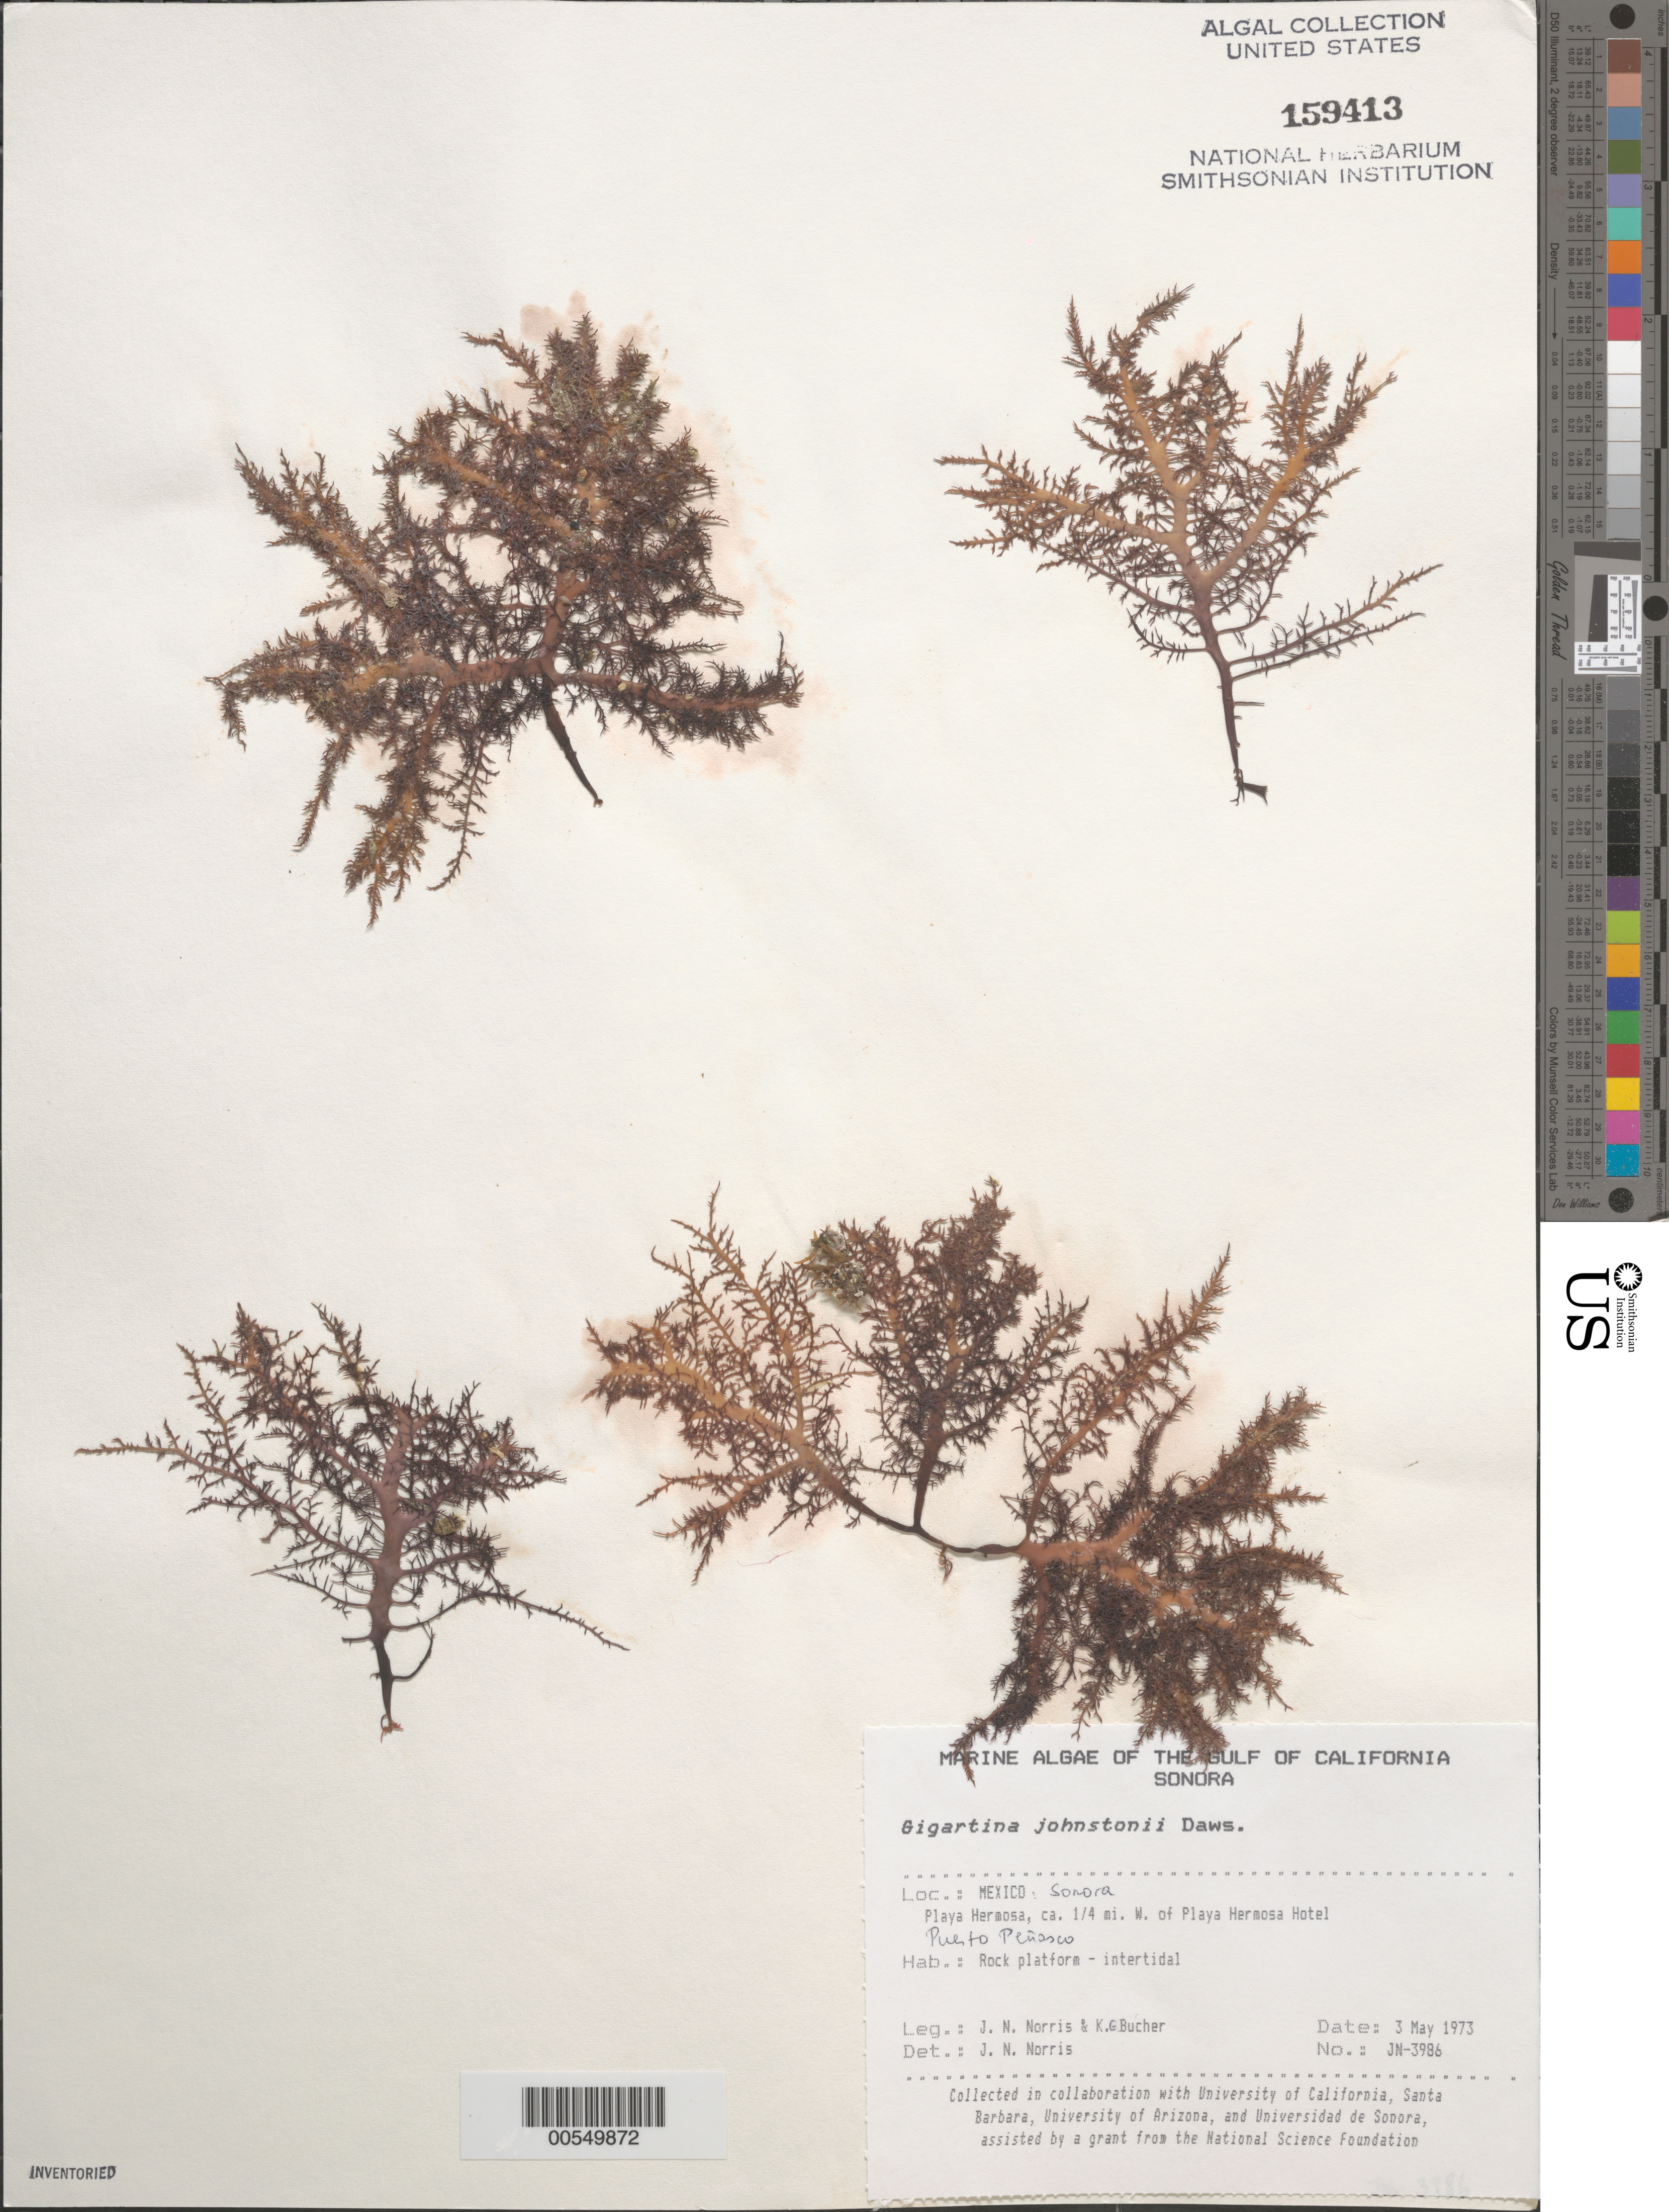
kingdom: Plantae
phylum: Rhodophyta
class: Florideophyceae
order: Gigartinales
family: Gigartinaceae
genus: Chondracanthus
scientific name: Chondracanthus squarrulosus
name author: (Setch. & N.L. Gardner) J.R. Hughey et al.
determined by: Algae name updating Project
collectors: J. N. Norris & K. E. Bucher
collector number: JN-3986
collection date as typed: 03 May 1973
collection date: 1973-05-03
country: Mexico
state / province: Sonora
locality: Playa Hermosa, Puerto Penasco, ca. 0.25 mile west of Playa Hermosa Hotel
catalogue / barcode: US 159413